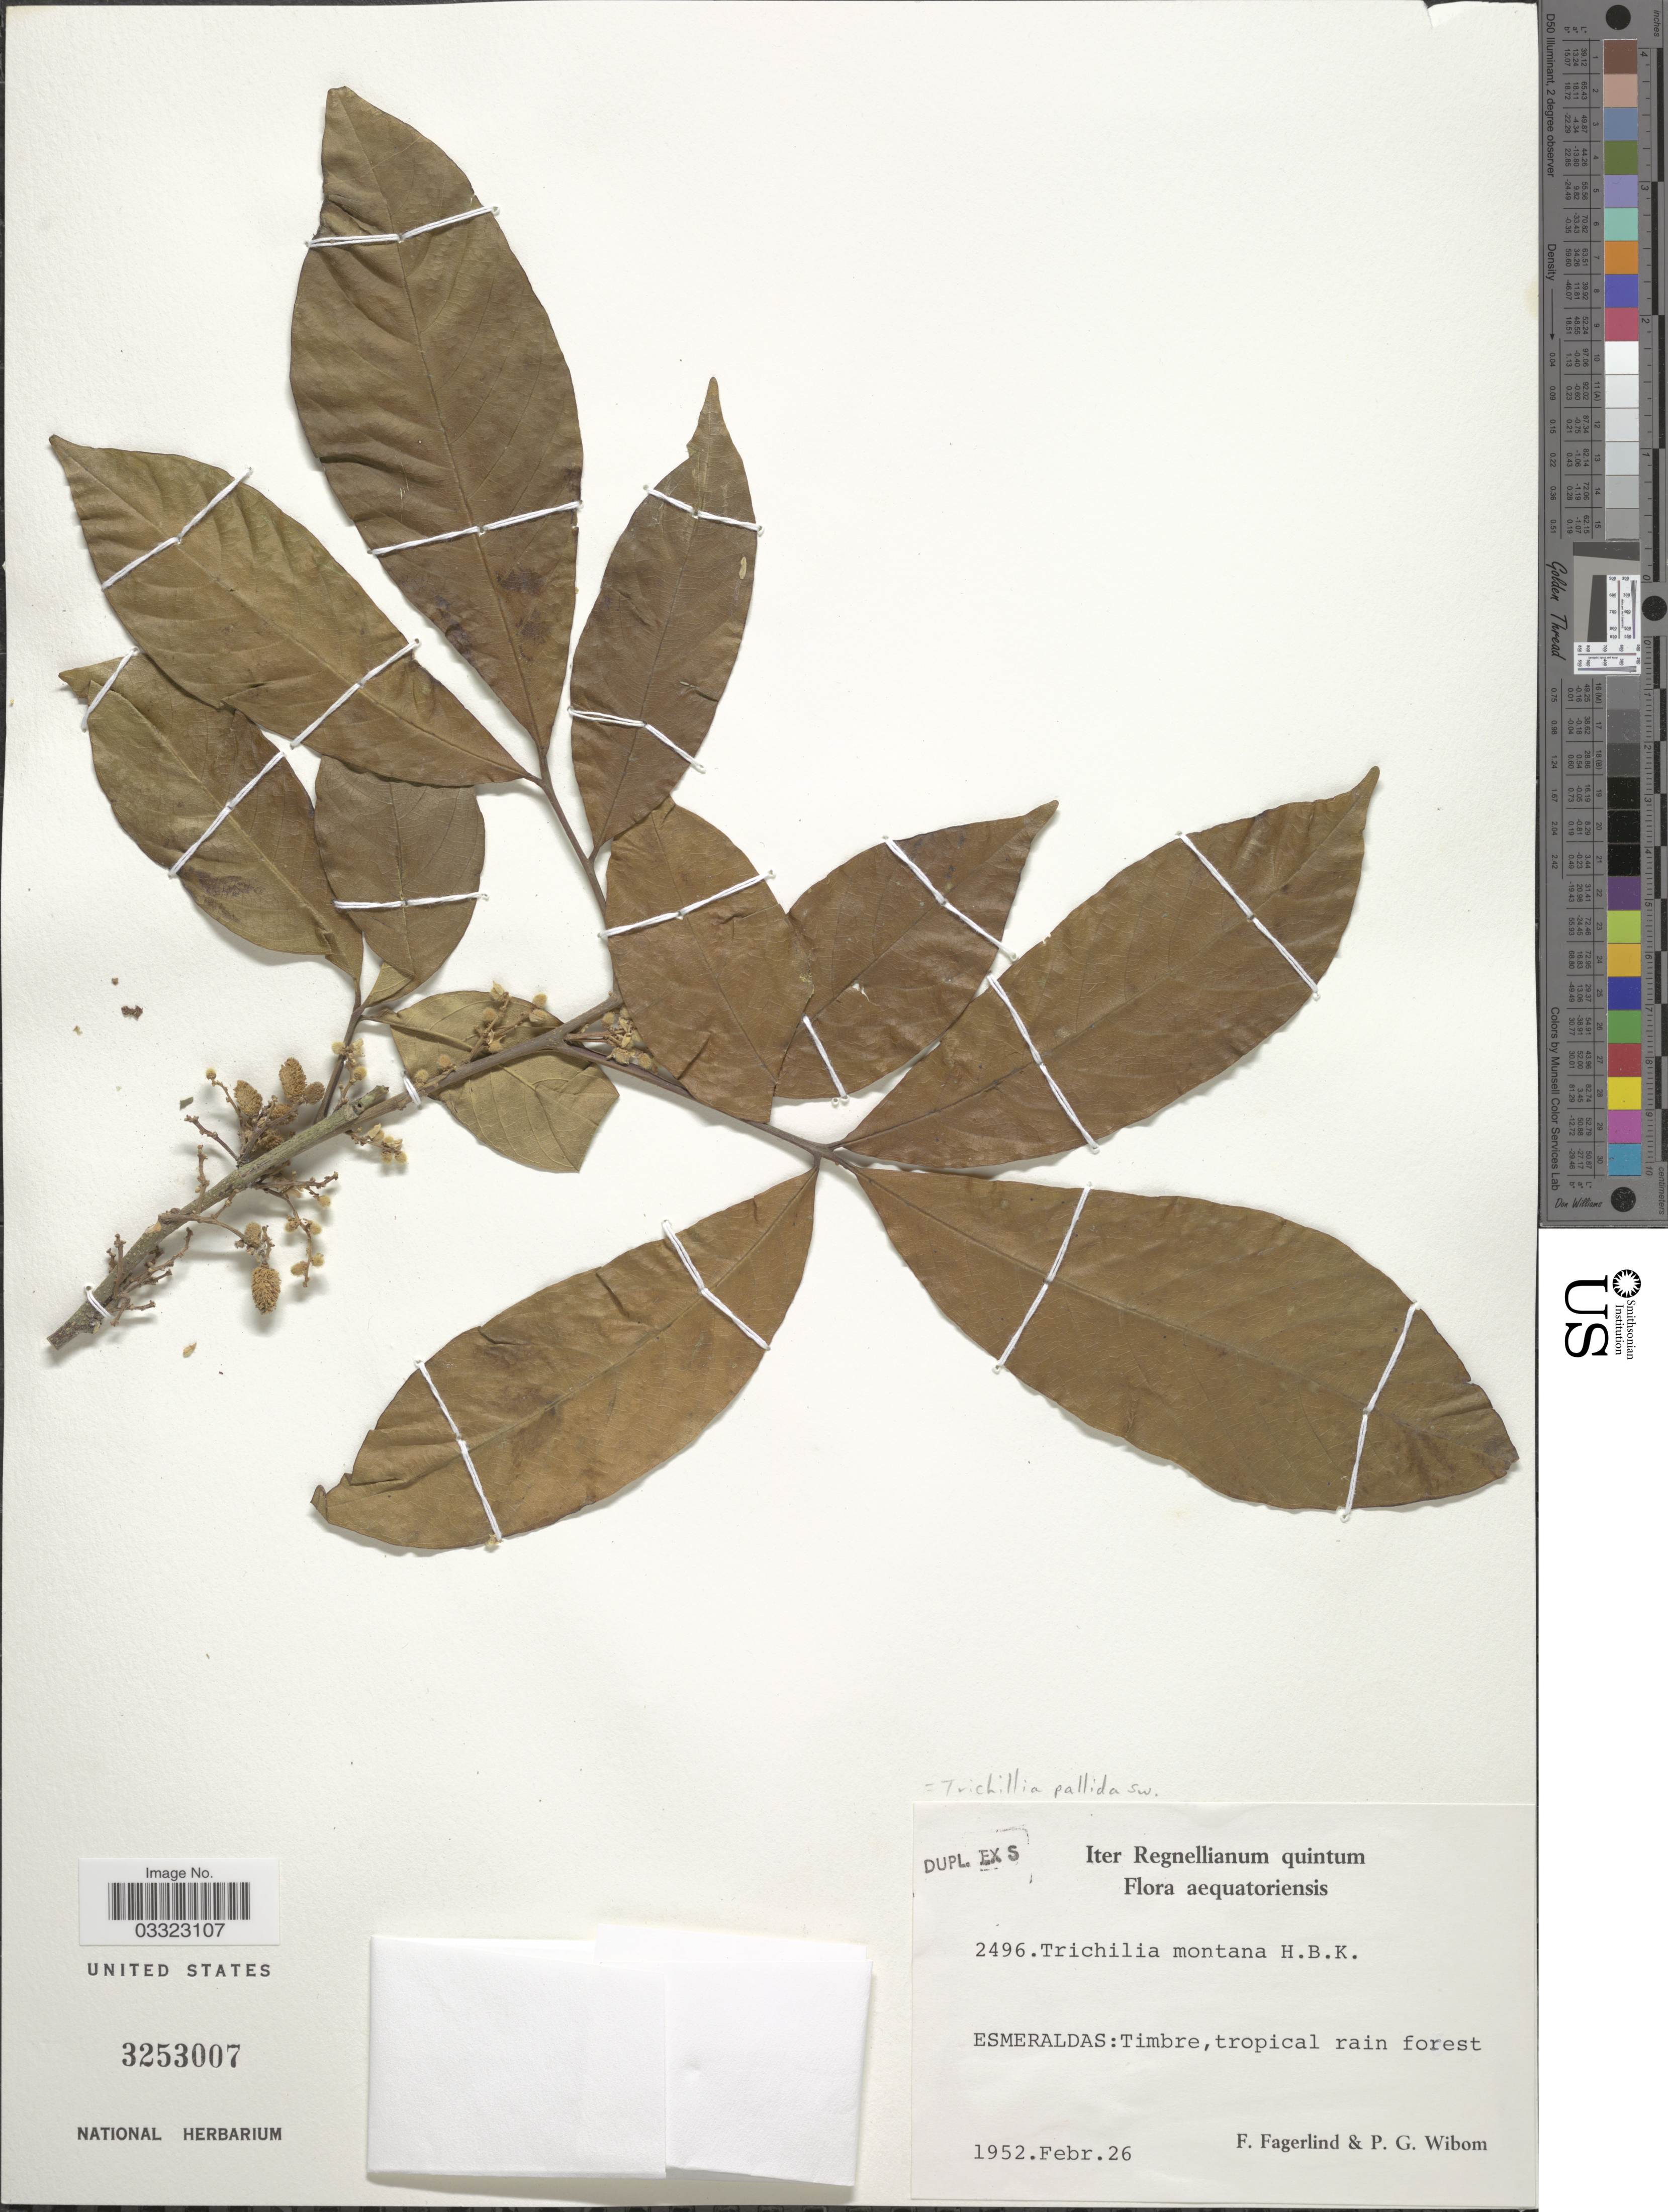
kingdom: Plantae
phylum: Tracheophyta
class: Magnoliopsida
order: Sapindales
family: Meliaceae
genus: Trichilia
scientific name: Trichilia pallida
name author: Sw.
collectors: F. Fagerlind & P. Wibom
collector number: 2496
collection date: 1952-02-26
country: Ecuador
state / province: Esmeraldas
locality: Aequatoriensis. Timbre.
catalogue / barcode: US 3253007